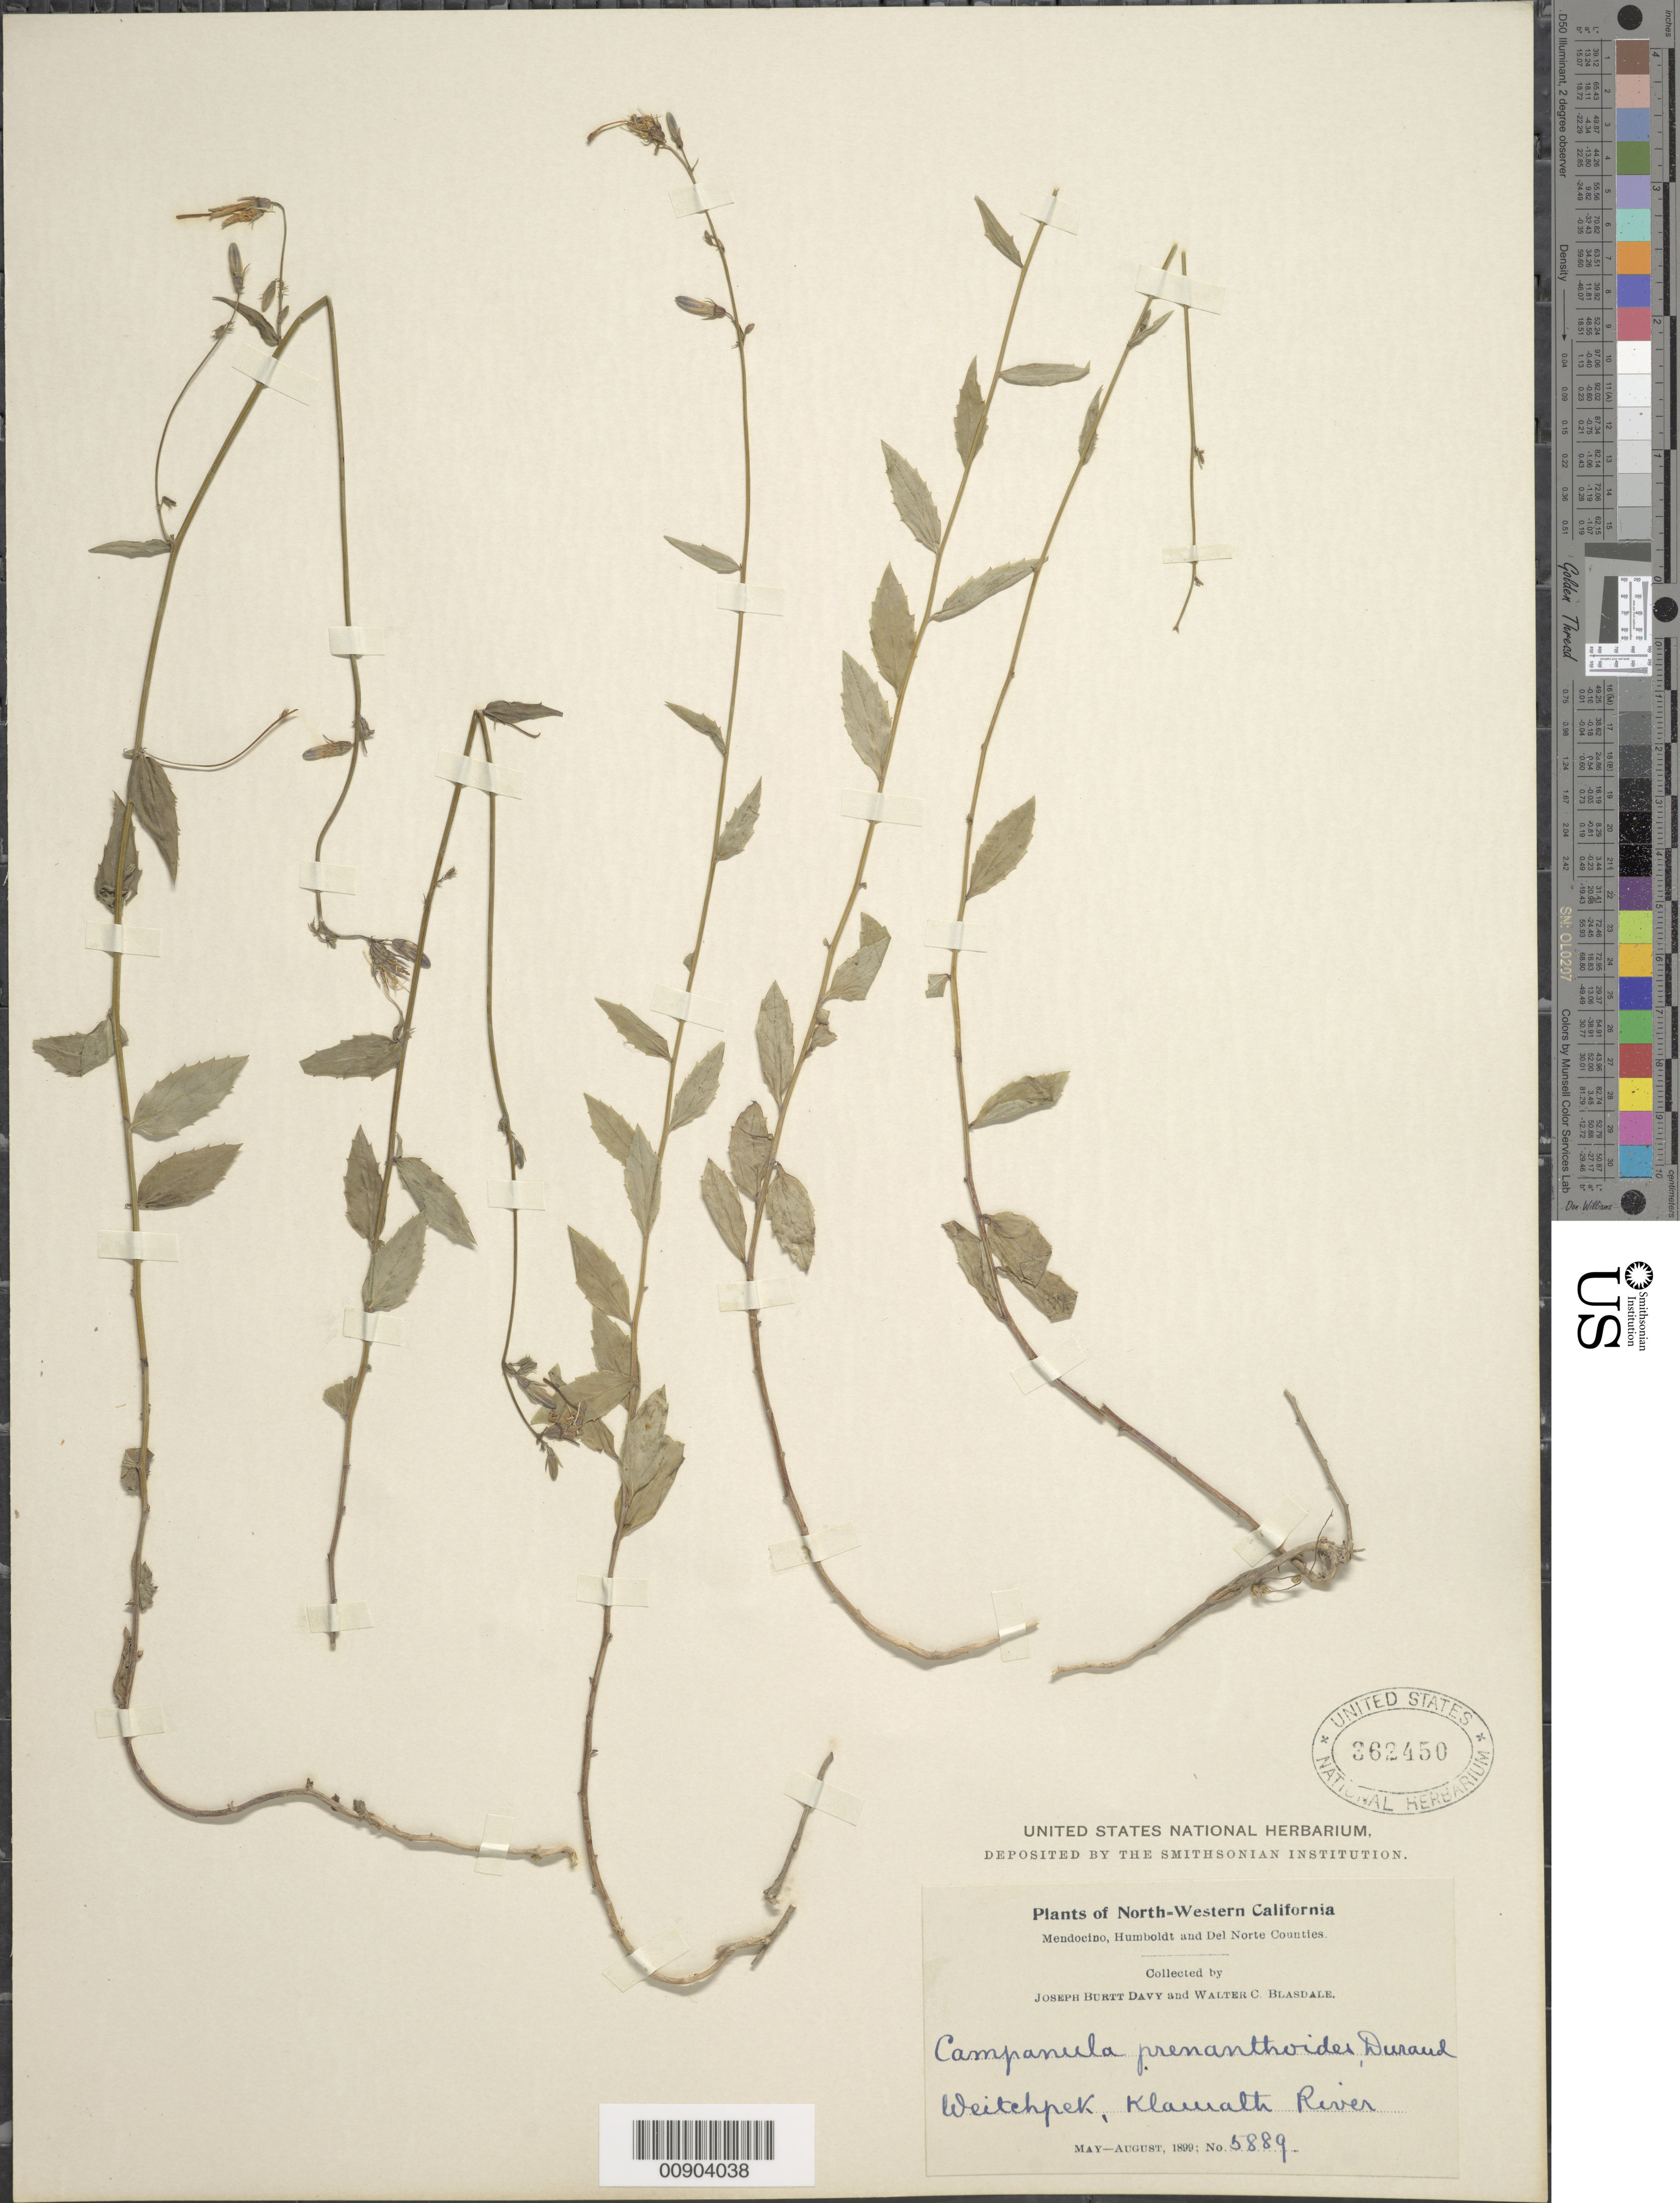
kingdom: Plantae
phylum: Tracheophyta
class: Magnoliopsida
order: Asterales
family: Campanulaceae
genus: Campanula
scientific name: Campanula prenanthoides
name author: Durand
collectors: J. Burtt Davy & W. Blasdale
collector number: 5889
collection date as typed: May 1899 to -- Aug 1899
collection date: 1899-05/1899-08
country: United States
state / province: California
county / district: humboldt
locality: Weitchpek, Klamath River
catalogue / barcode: US 362450